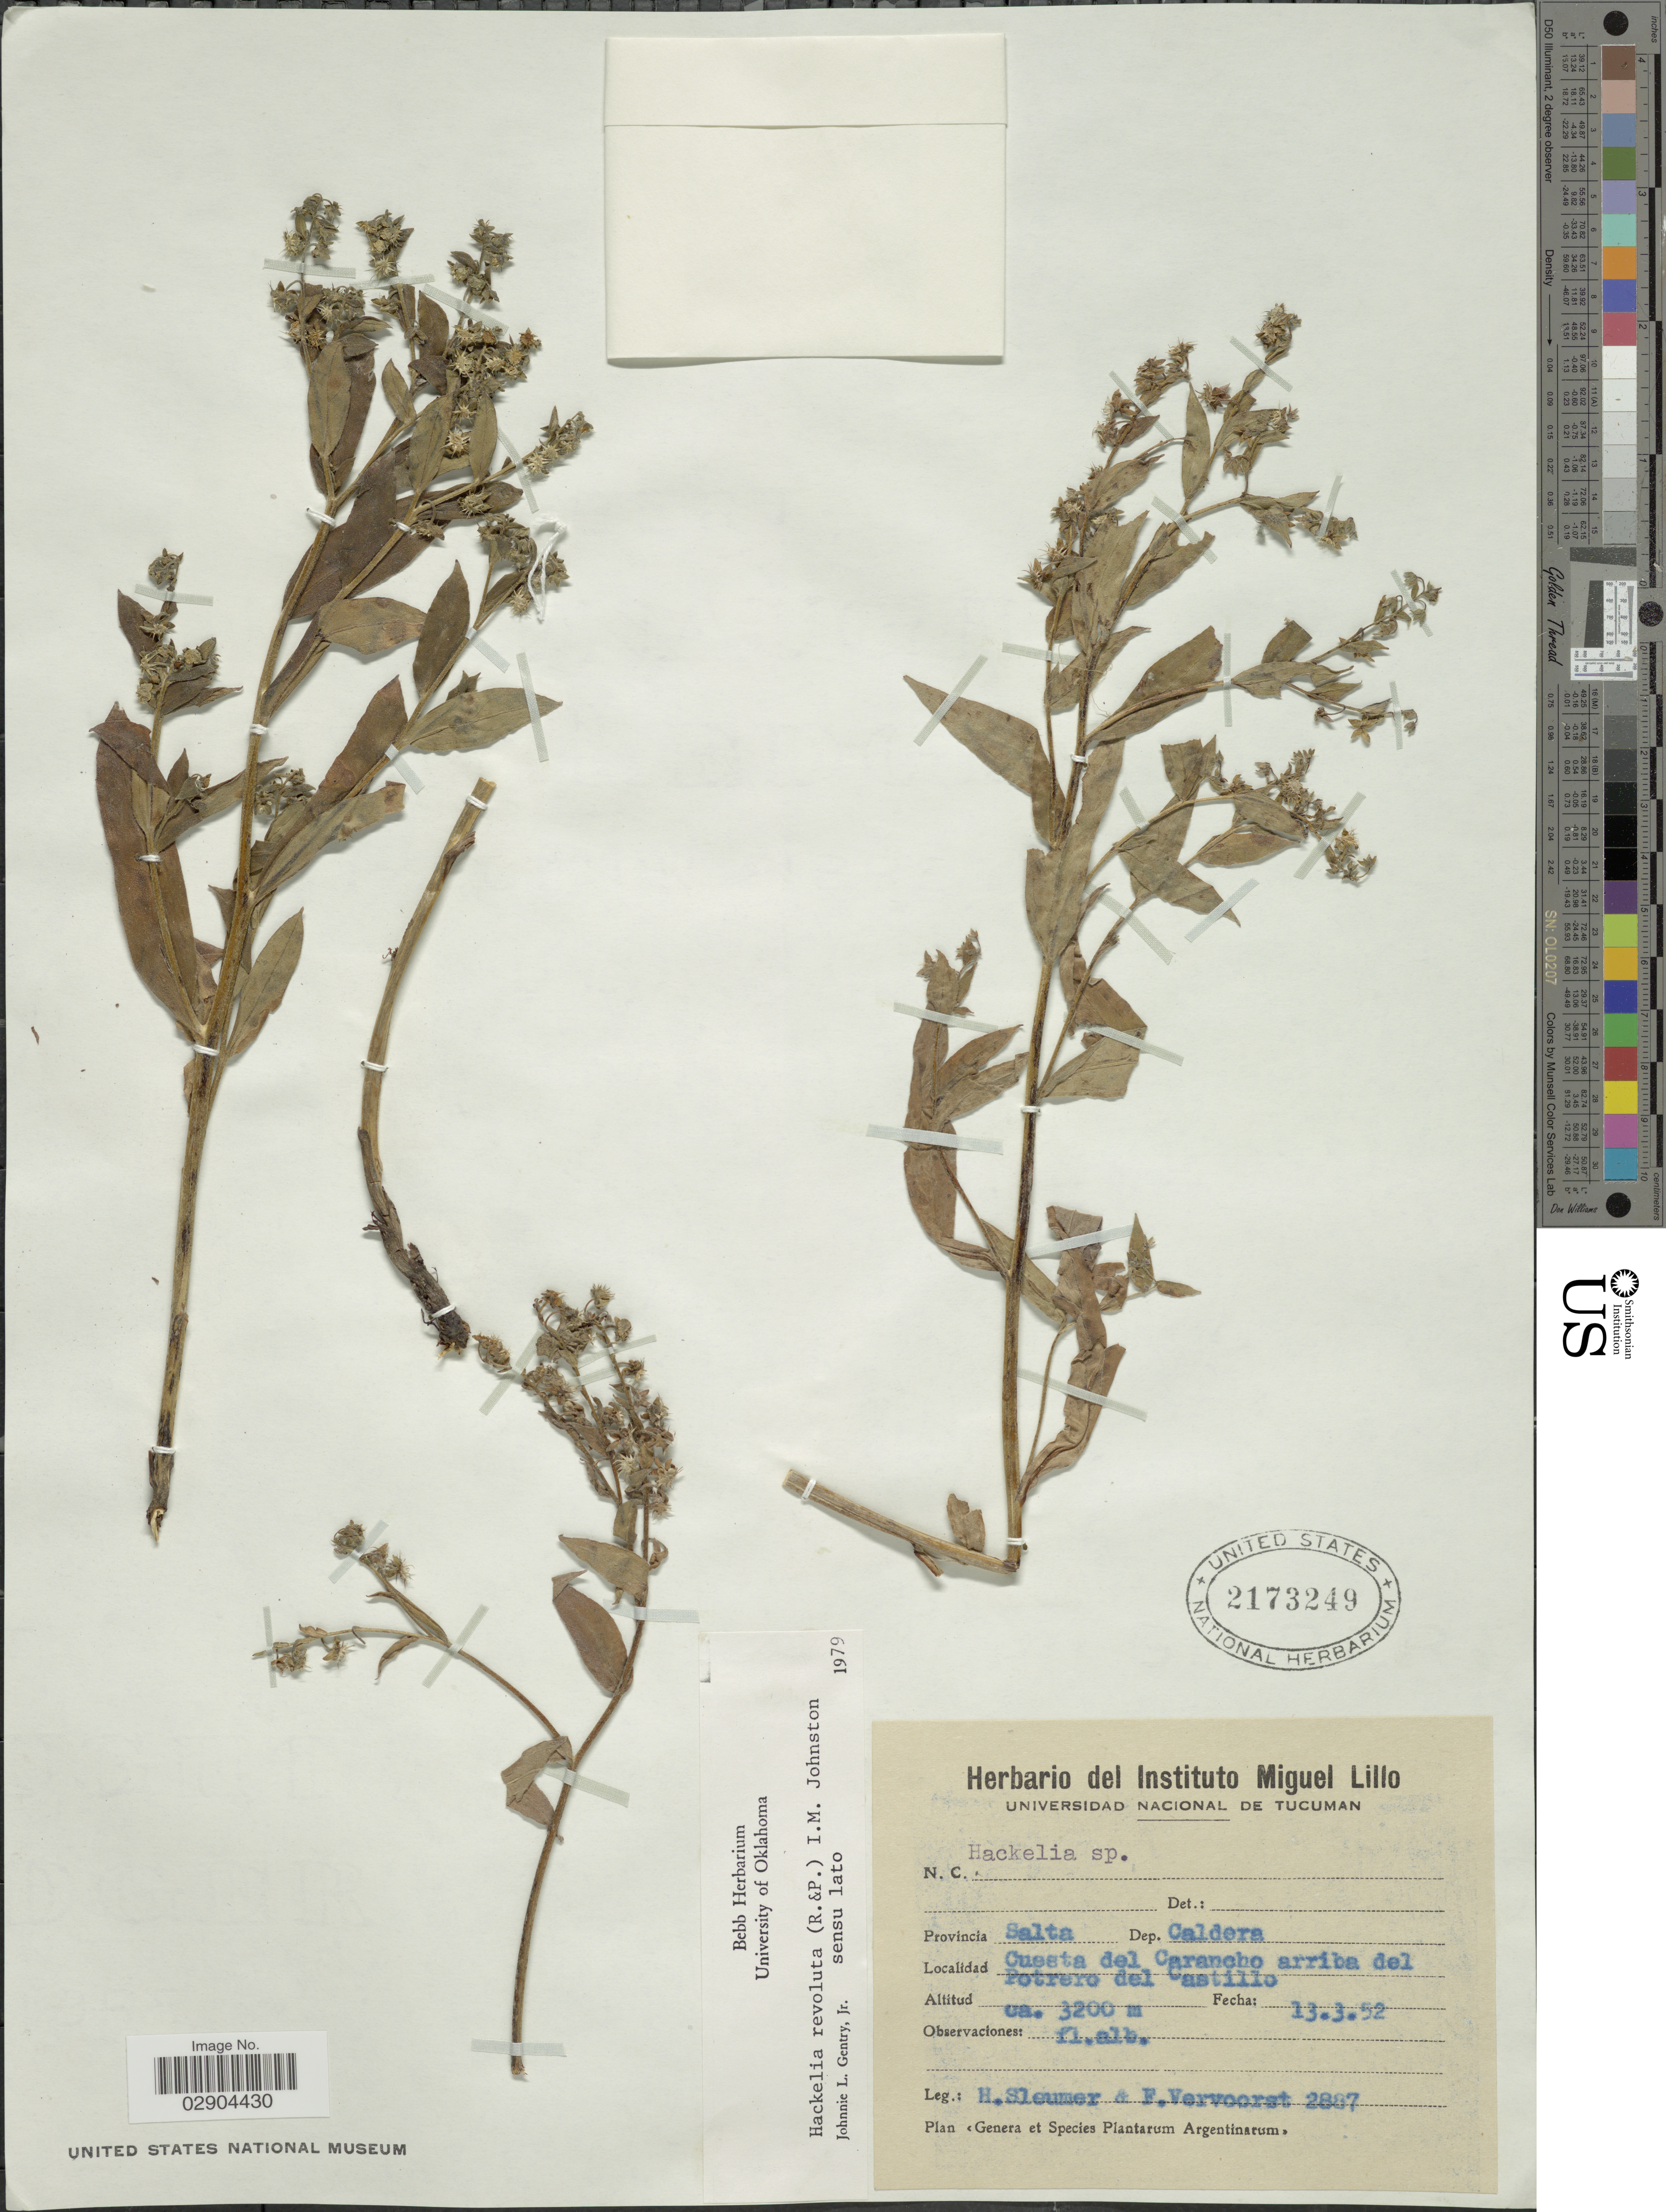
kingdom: Plantae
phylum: Tracheophyta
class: Magnoliopsida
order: Boraginales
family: Boraginaceae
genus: Hackelia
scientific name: Hackelia revoluta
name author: (Ruiz & Pav.) I.M. Johnst.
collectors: H. O. Sleumer & F. Vervoorst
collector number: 2887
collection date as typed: Transcribed d/m/y: 13/3/52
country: Argentina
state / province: Salta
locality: Provincia Salta. Dep. Caldera. Cusata del Carancho arriba del Potrero del Castillo.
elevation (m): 3200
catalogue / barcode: US 2173249